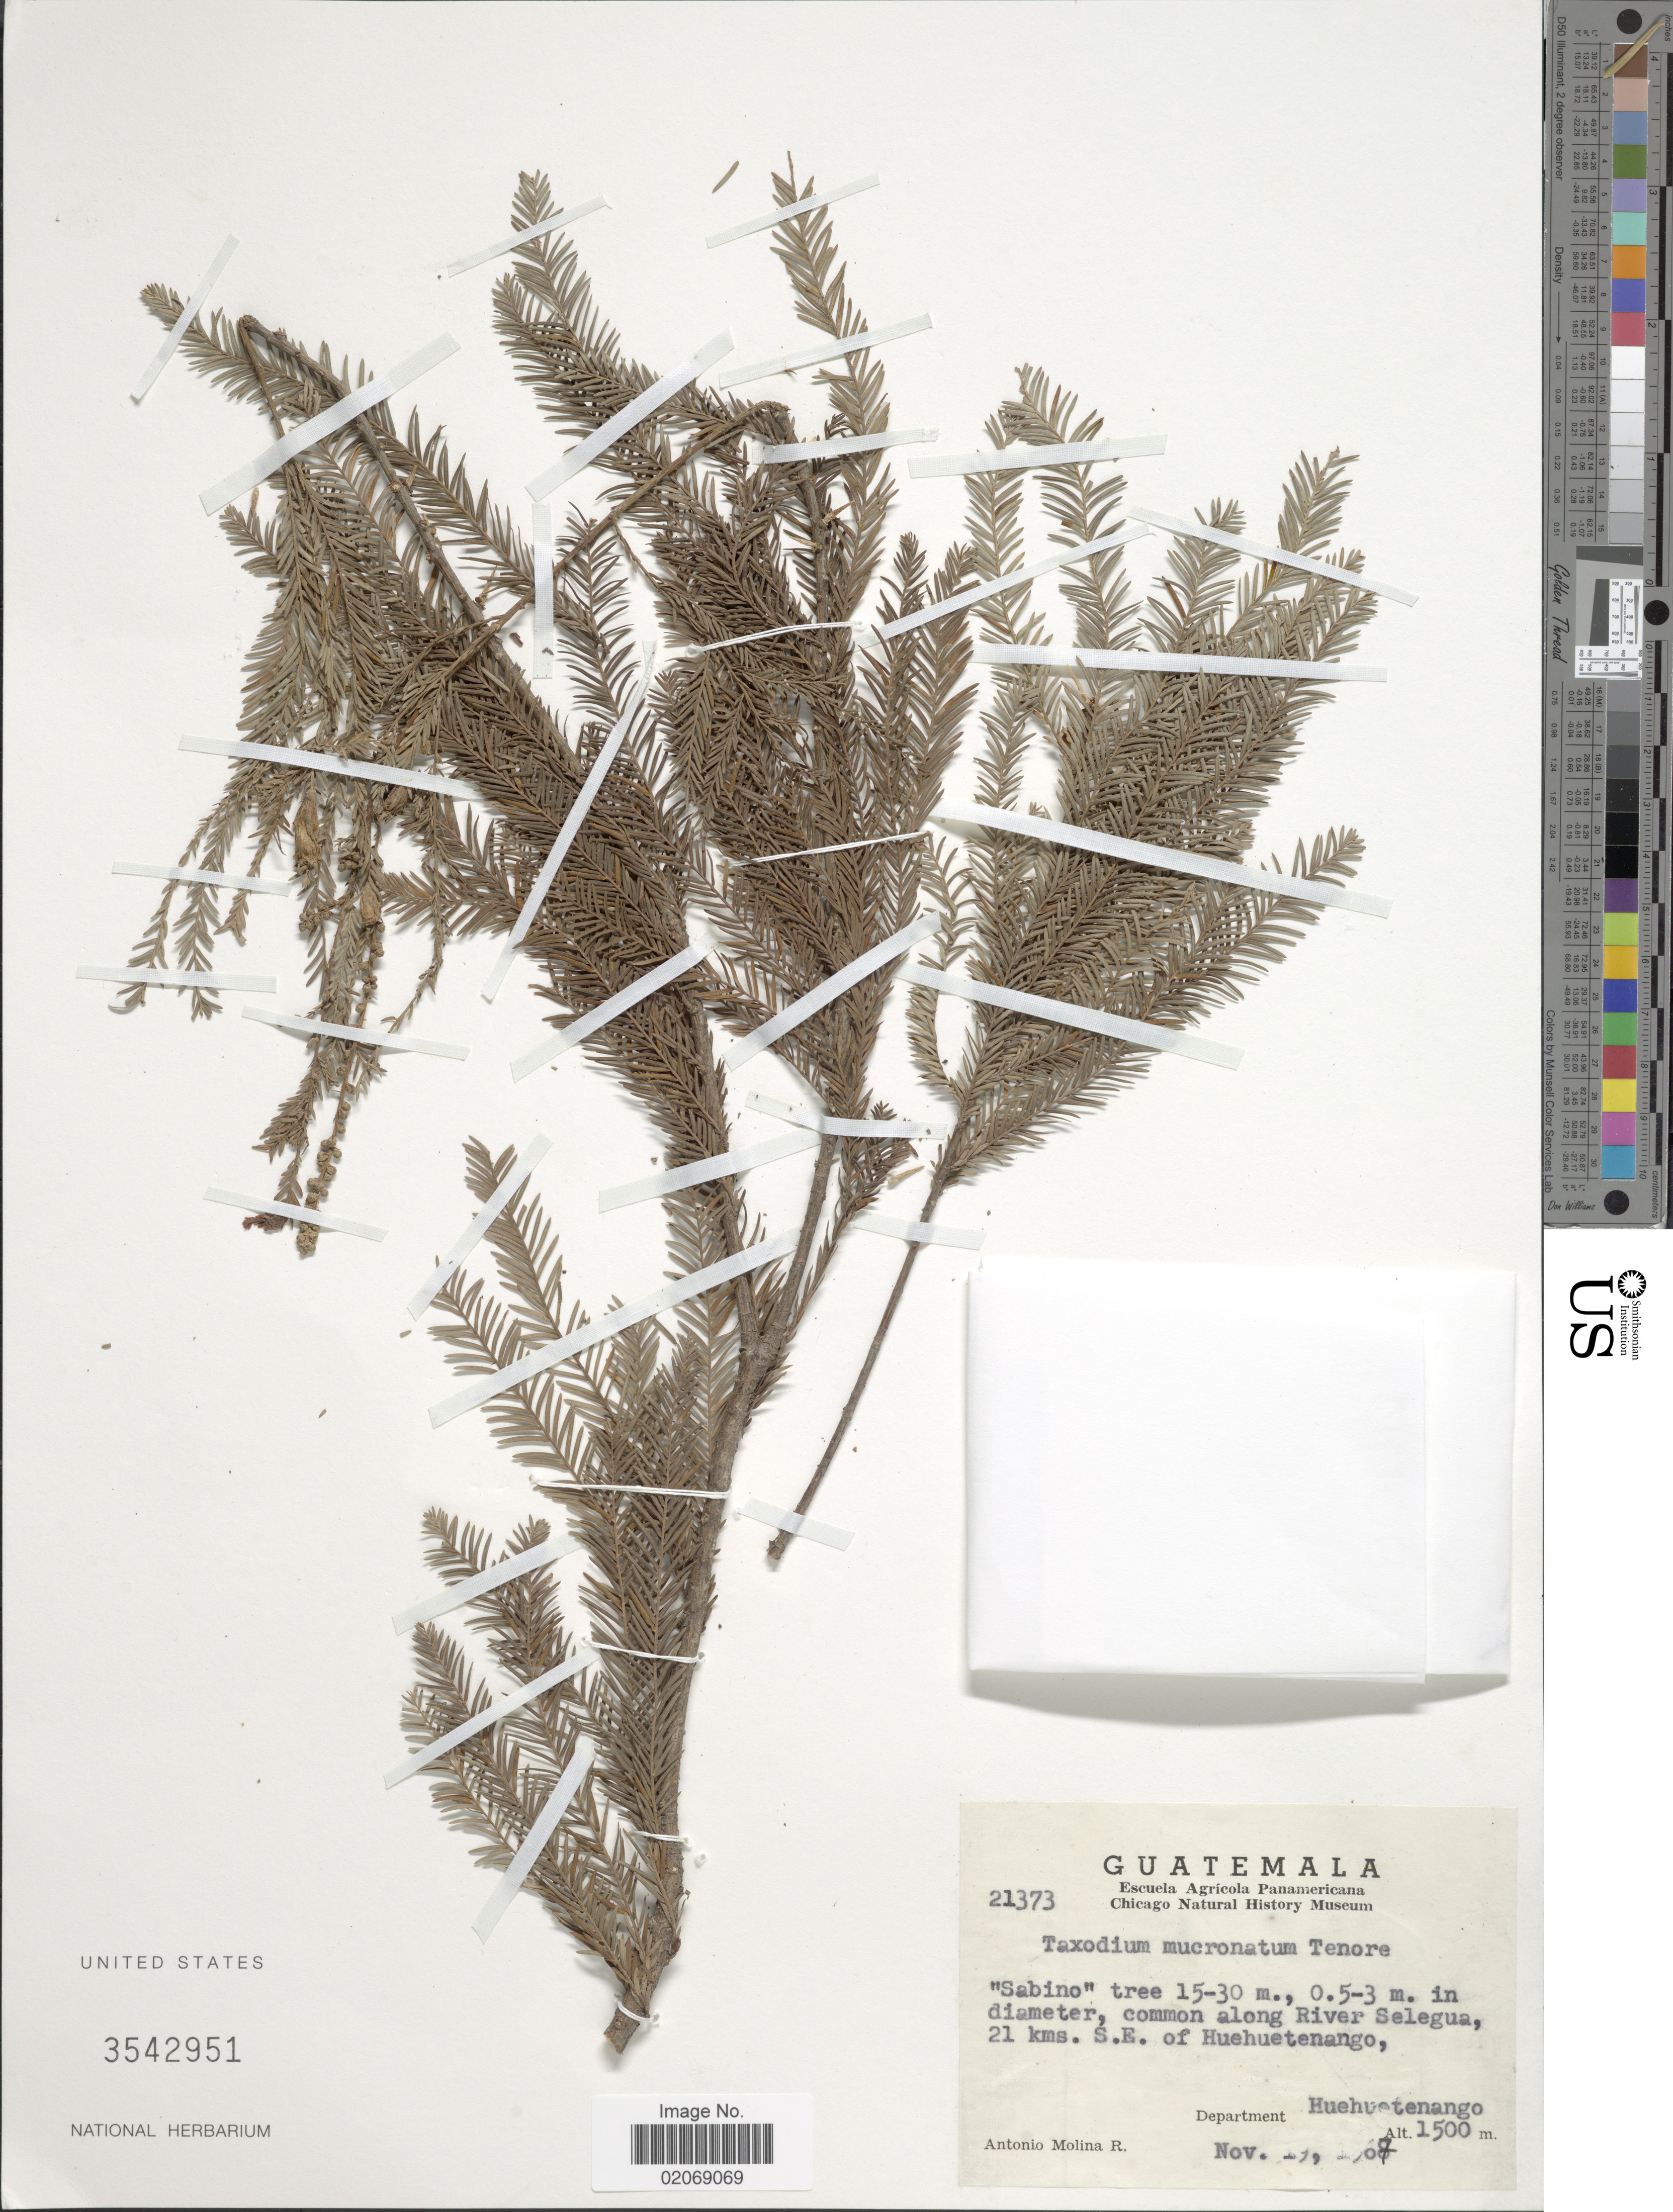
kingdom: Plantae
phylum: Tracheophyta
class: Pinopsida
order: Pinales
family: Cupressaceae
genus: Taxodium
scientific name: Taxodium mucronatum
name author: Ten.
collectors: A. Molina R.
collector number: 21373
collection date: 1967-11-19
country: Guatemala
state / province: Huehuetenango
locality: Along river Selegua, 21 kms. S.E. of Huehuetenango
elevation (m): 1500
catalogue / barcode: US 3542951